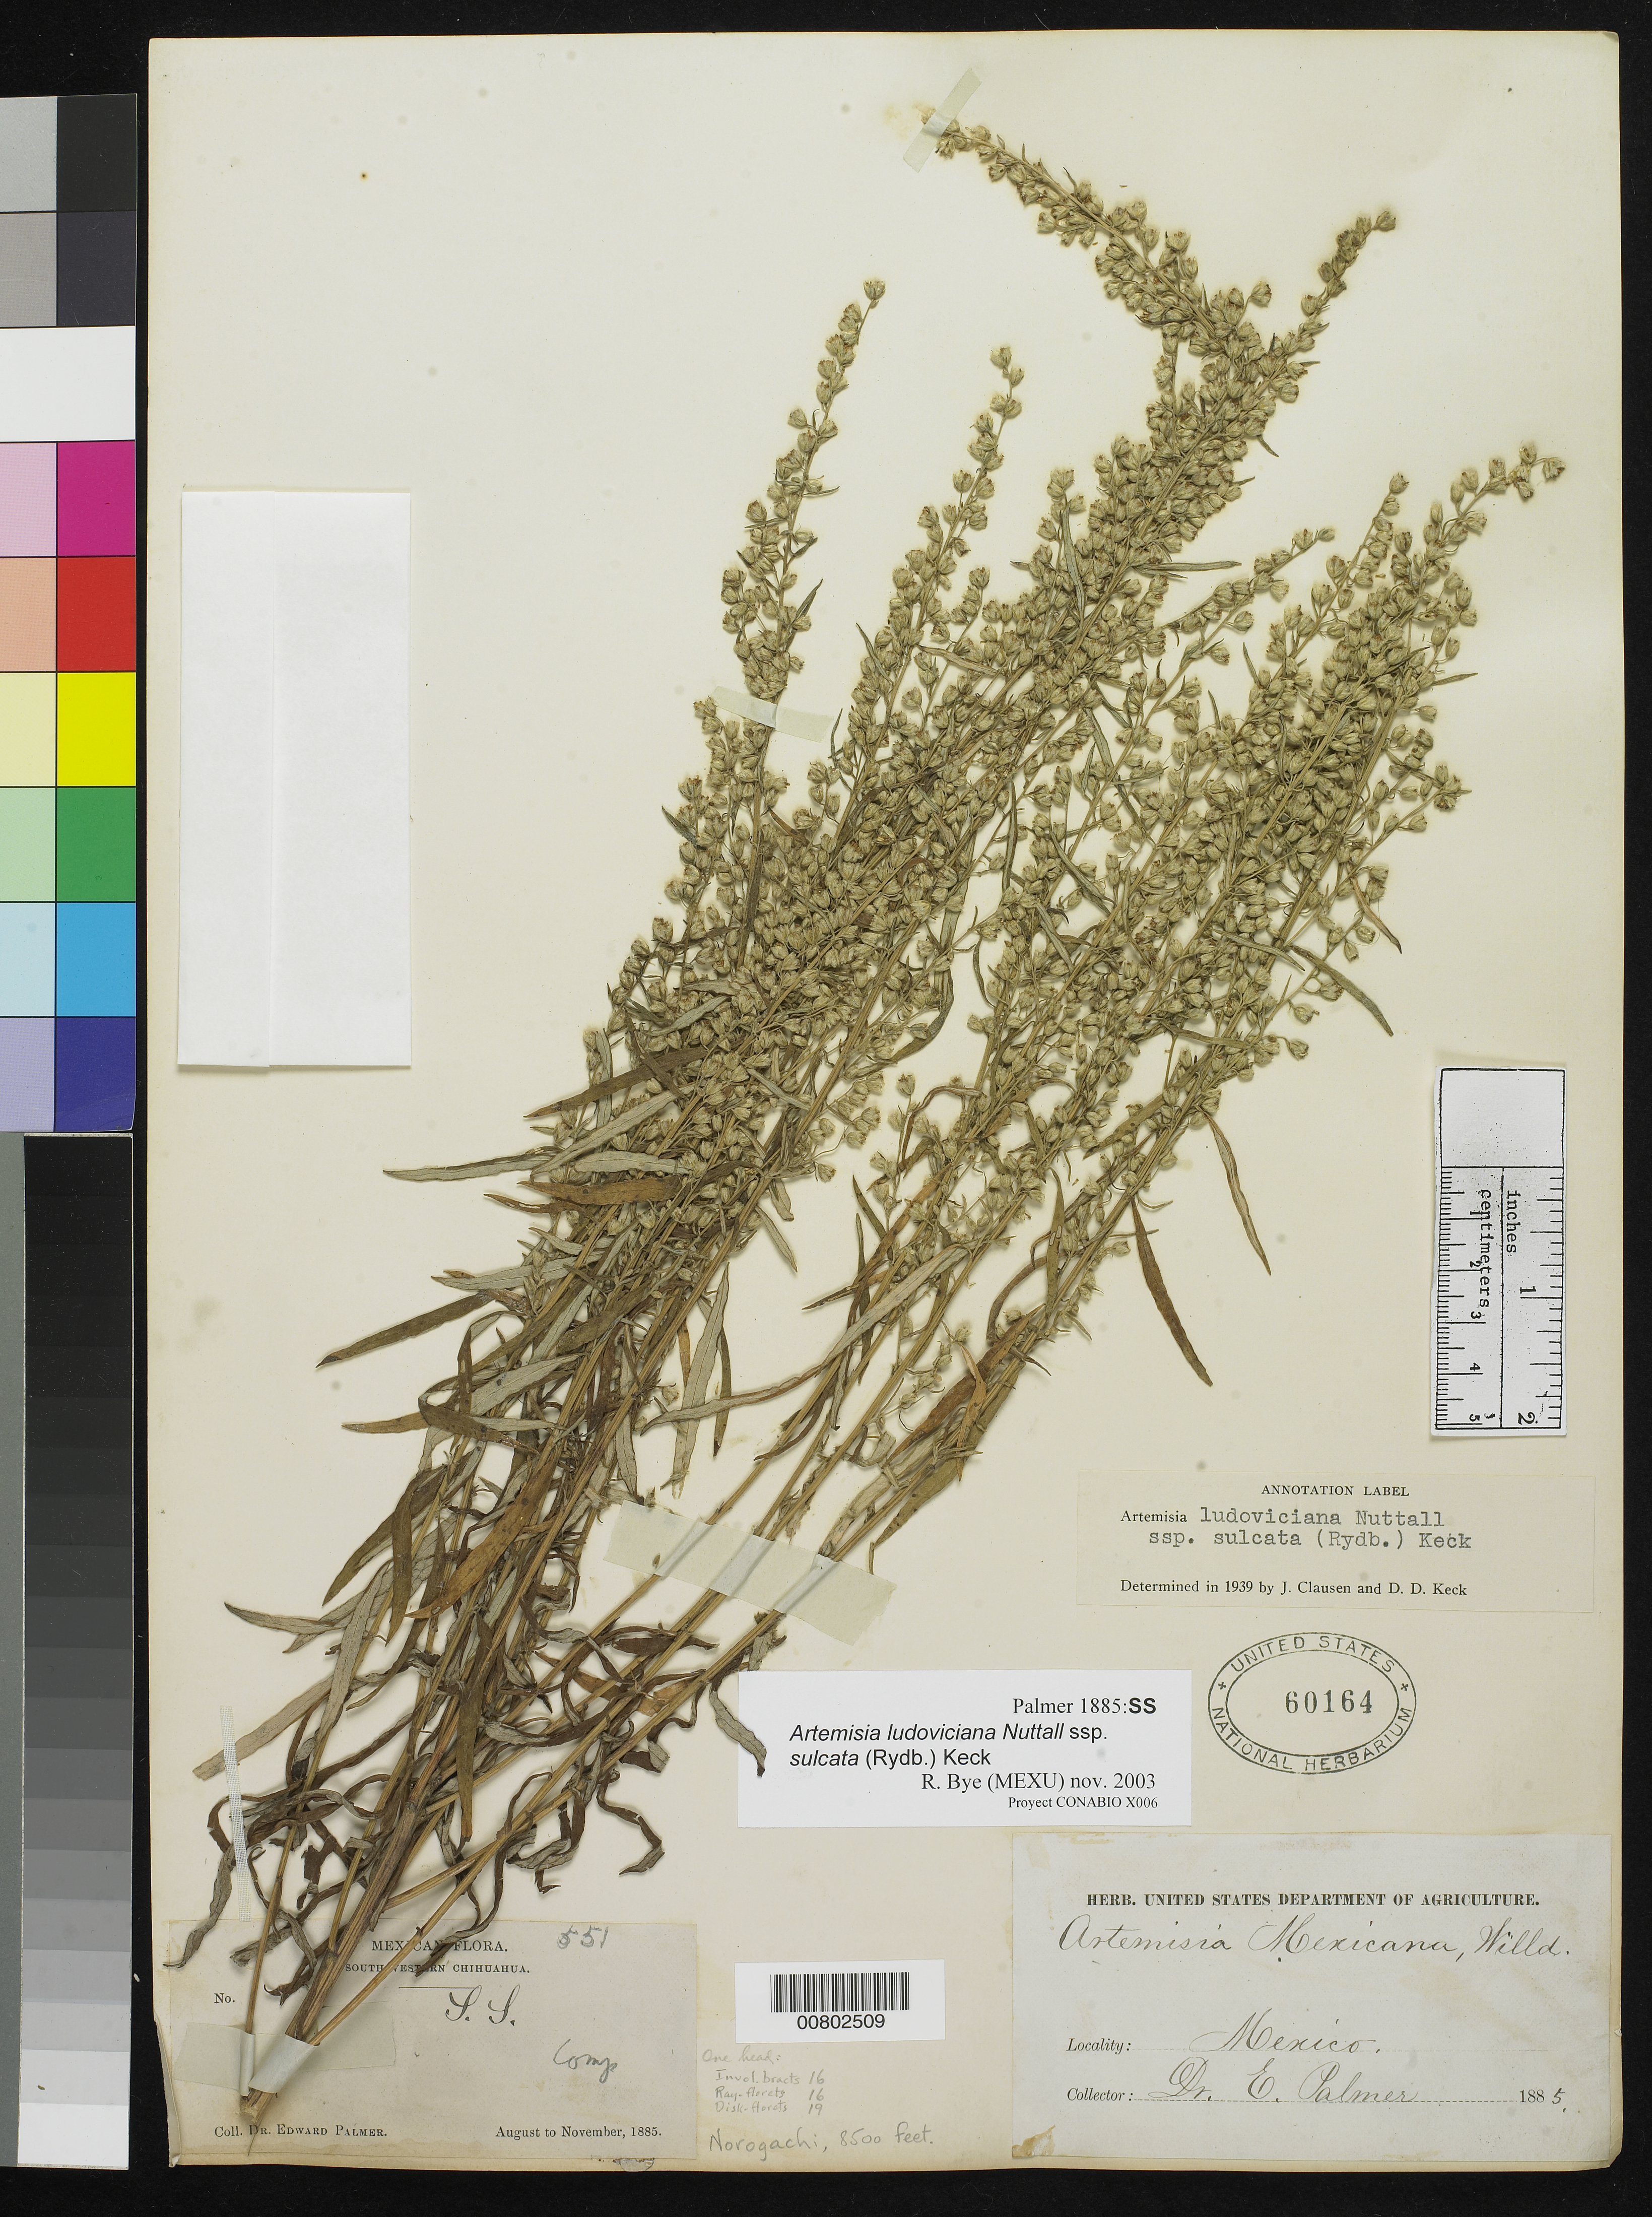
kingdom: Plantae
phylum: Tracheophyta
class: Magnoliopsida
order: Asterales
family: Asteraceae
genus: Artemisia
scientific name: Artemisia ludoviciana subsp. sulcata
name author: (Rydb.) D.D. Keck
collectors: E. Palmer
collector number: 551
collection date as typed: Aug 1885 to -- Nov 1885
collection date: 1885-08/1885-11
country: Mexico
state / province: Chihuahua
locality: SS SW Chihuahua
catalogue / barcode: US 60164